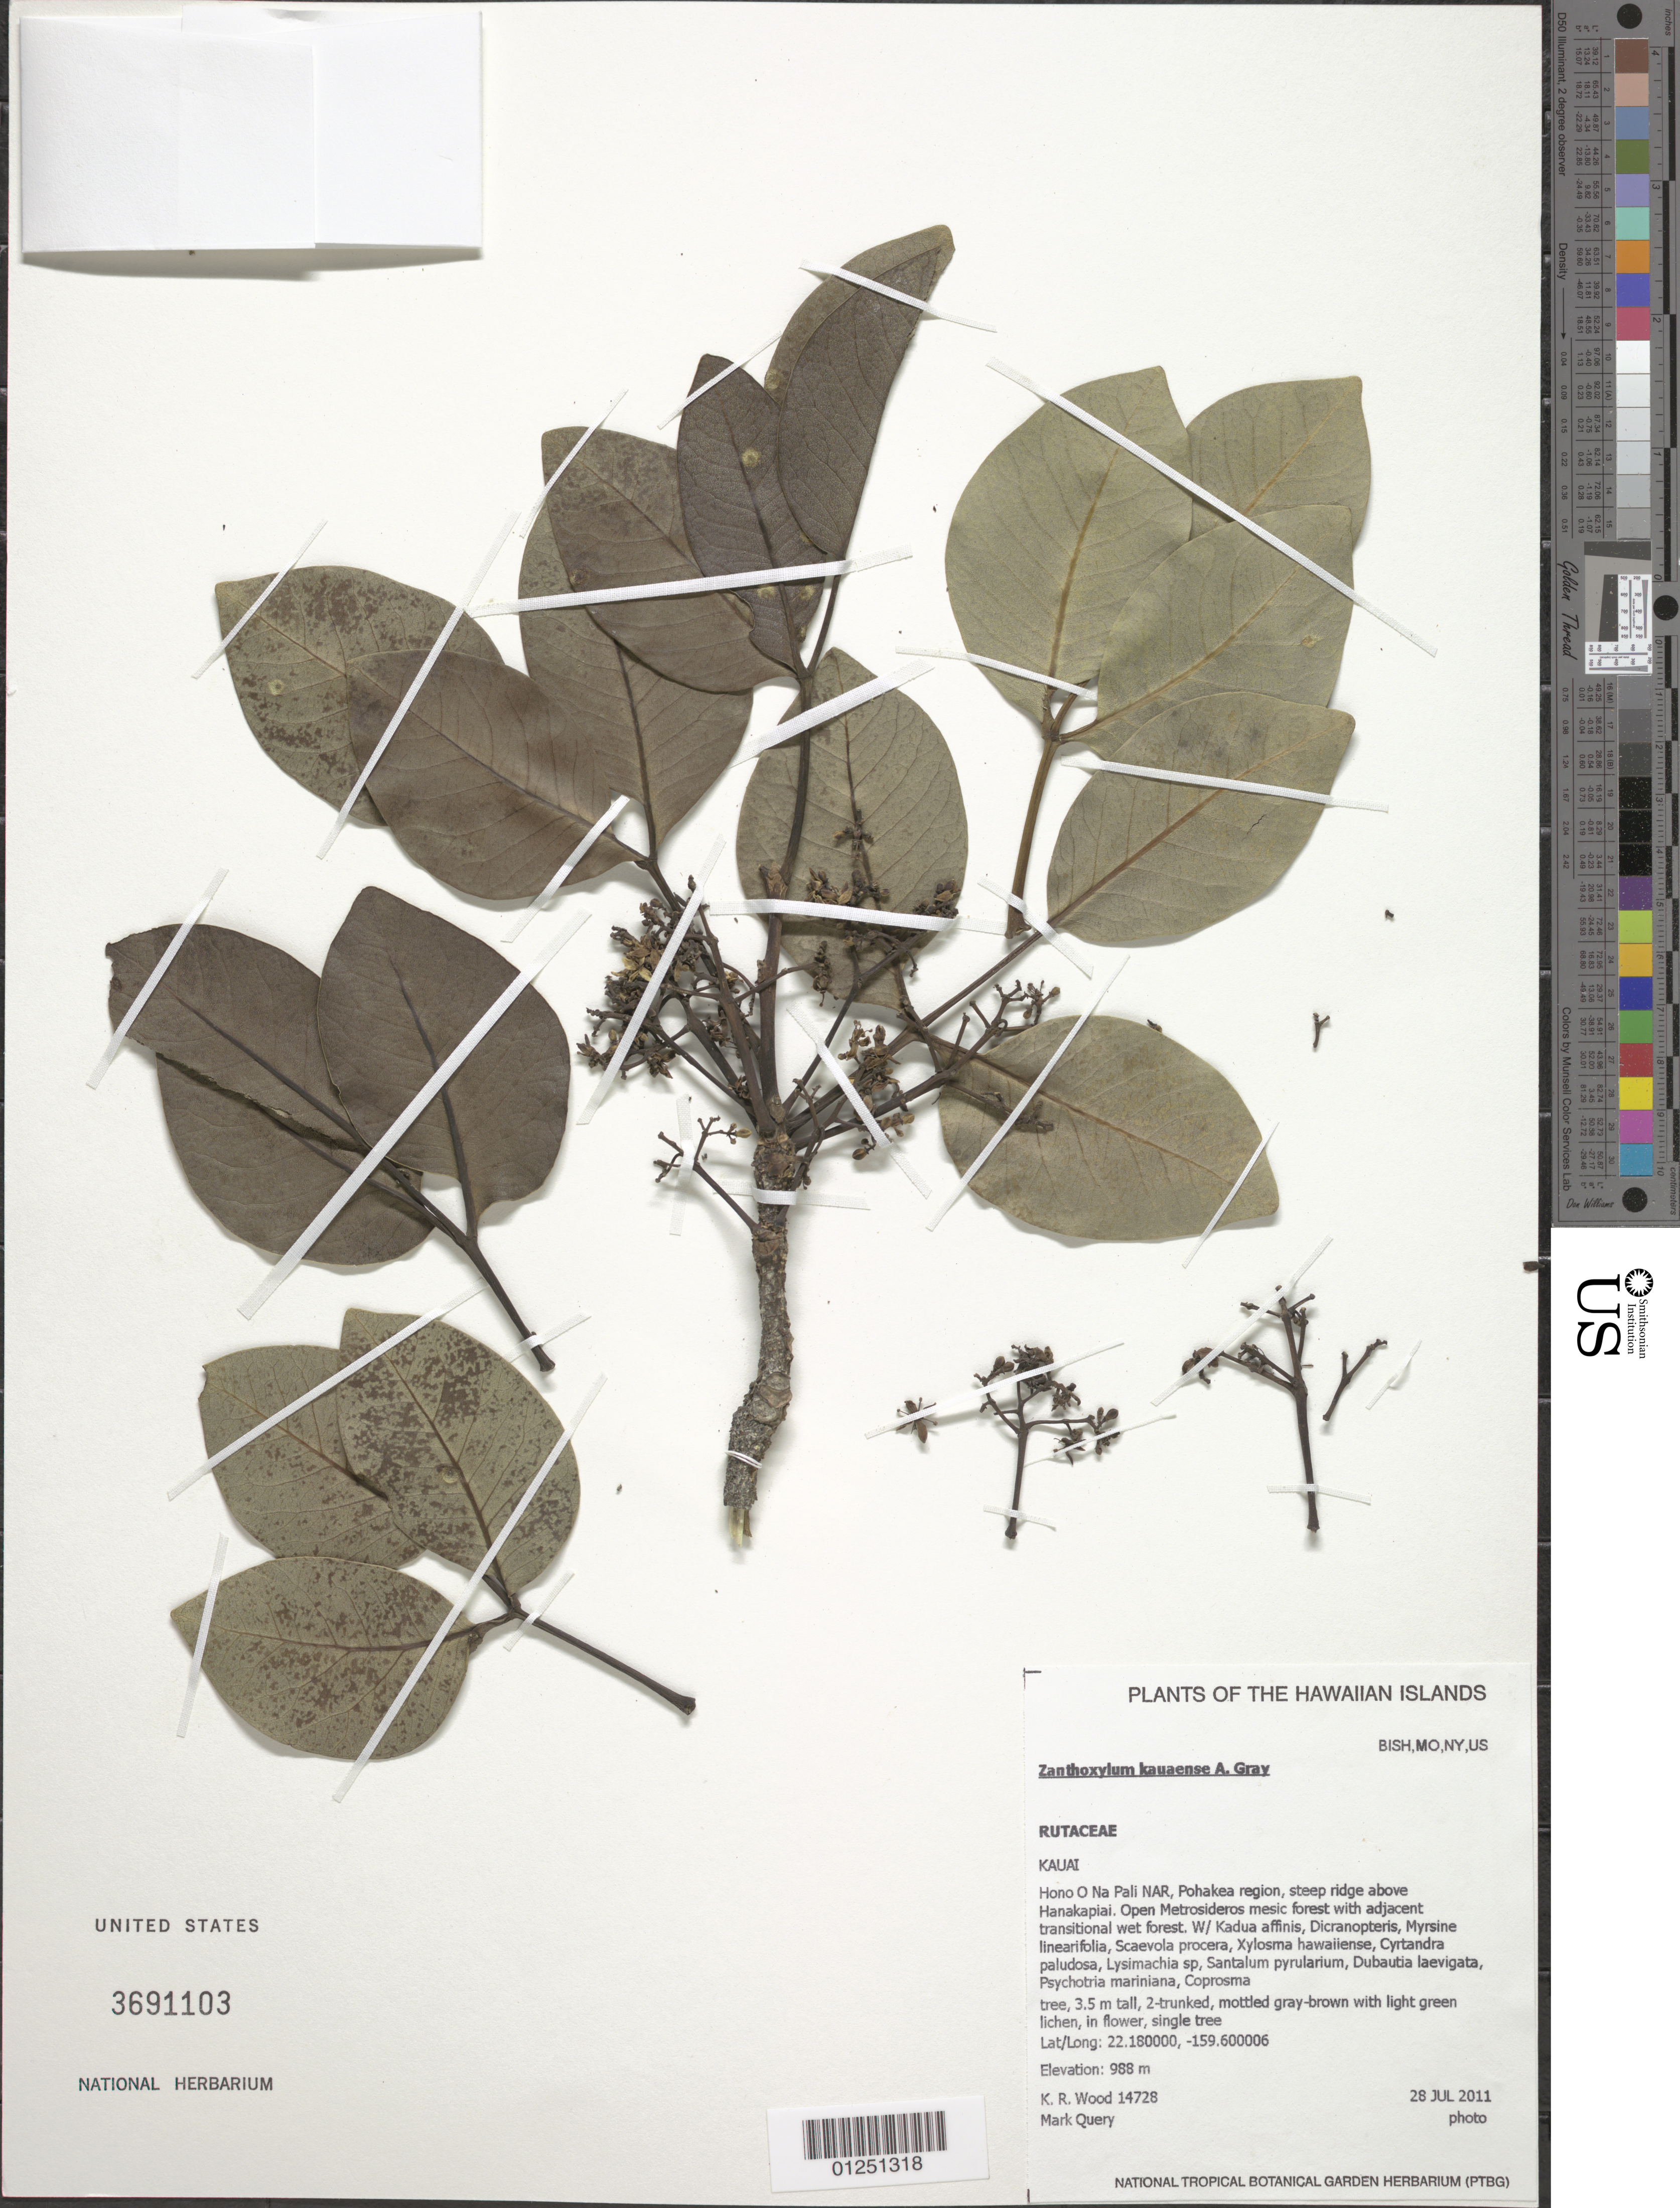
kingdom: Plantae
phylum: Tracheophyta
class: Magnoliopsida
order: Sapindales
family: Rutaceae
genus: Zanthoxylum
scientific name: Zanthoxylum kauaense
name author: A. Gray in Wilkes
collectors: K. R. Wood & M. Query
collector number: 14728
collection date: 2011-07-28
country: United States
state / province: Hawaii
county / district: Kaui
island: Kaua'i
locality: Hono O Na'Pali NAR, Pohakea region, steep ridge above Hanakapiai.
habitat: Mesic forest with adjacent transitional wet forest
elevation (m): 988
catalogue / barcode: US 3691103